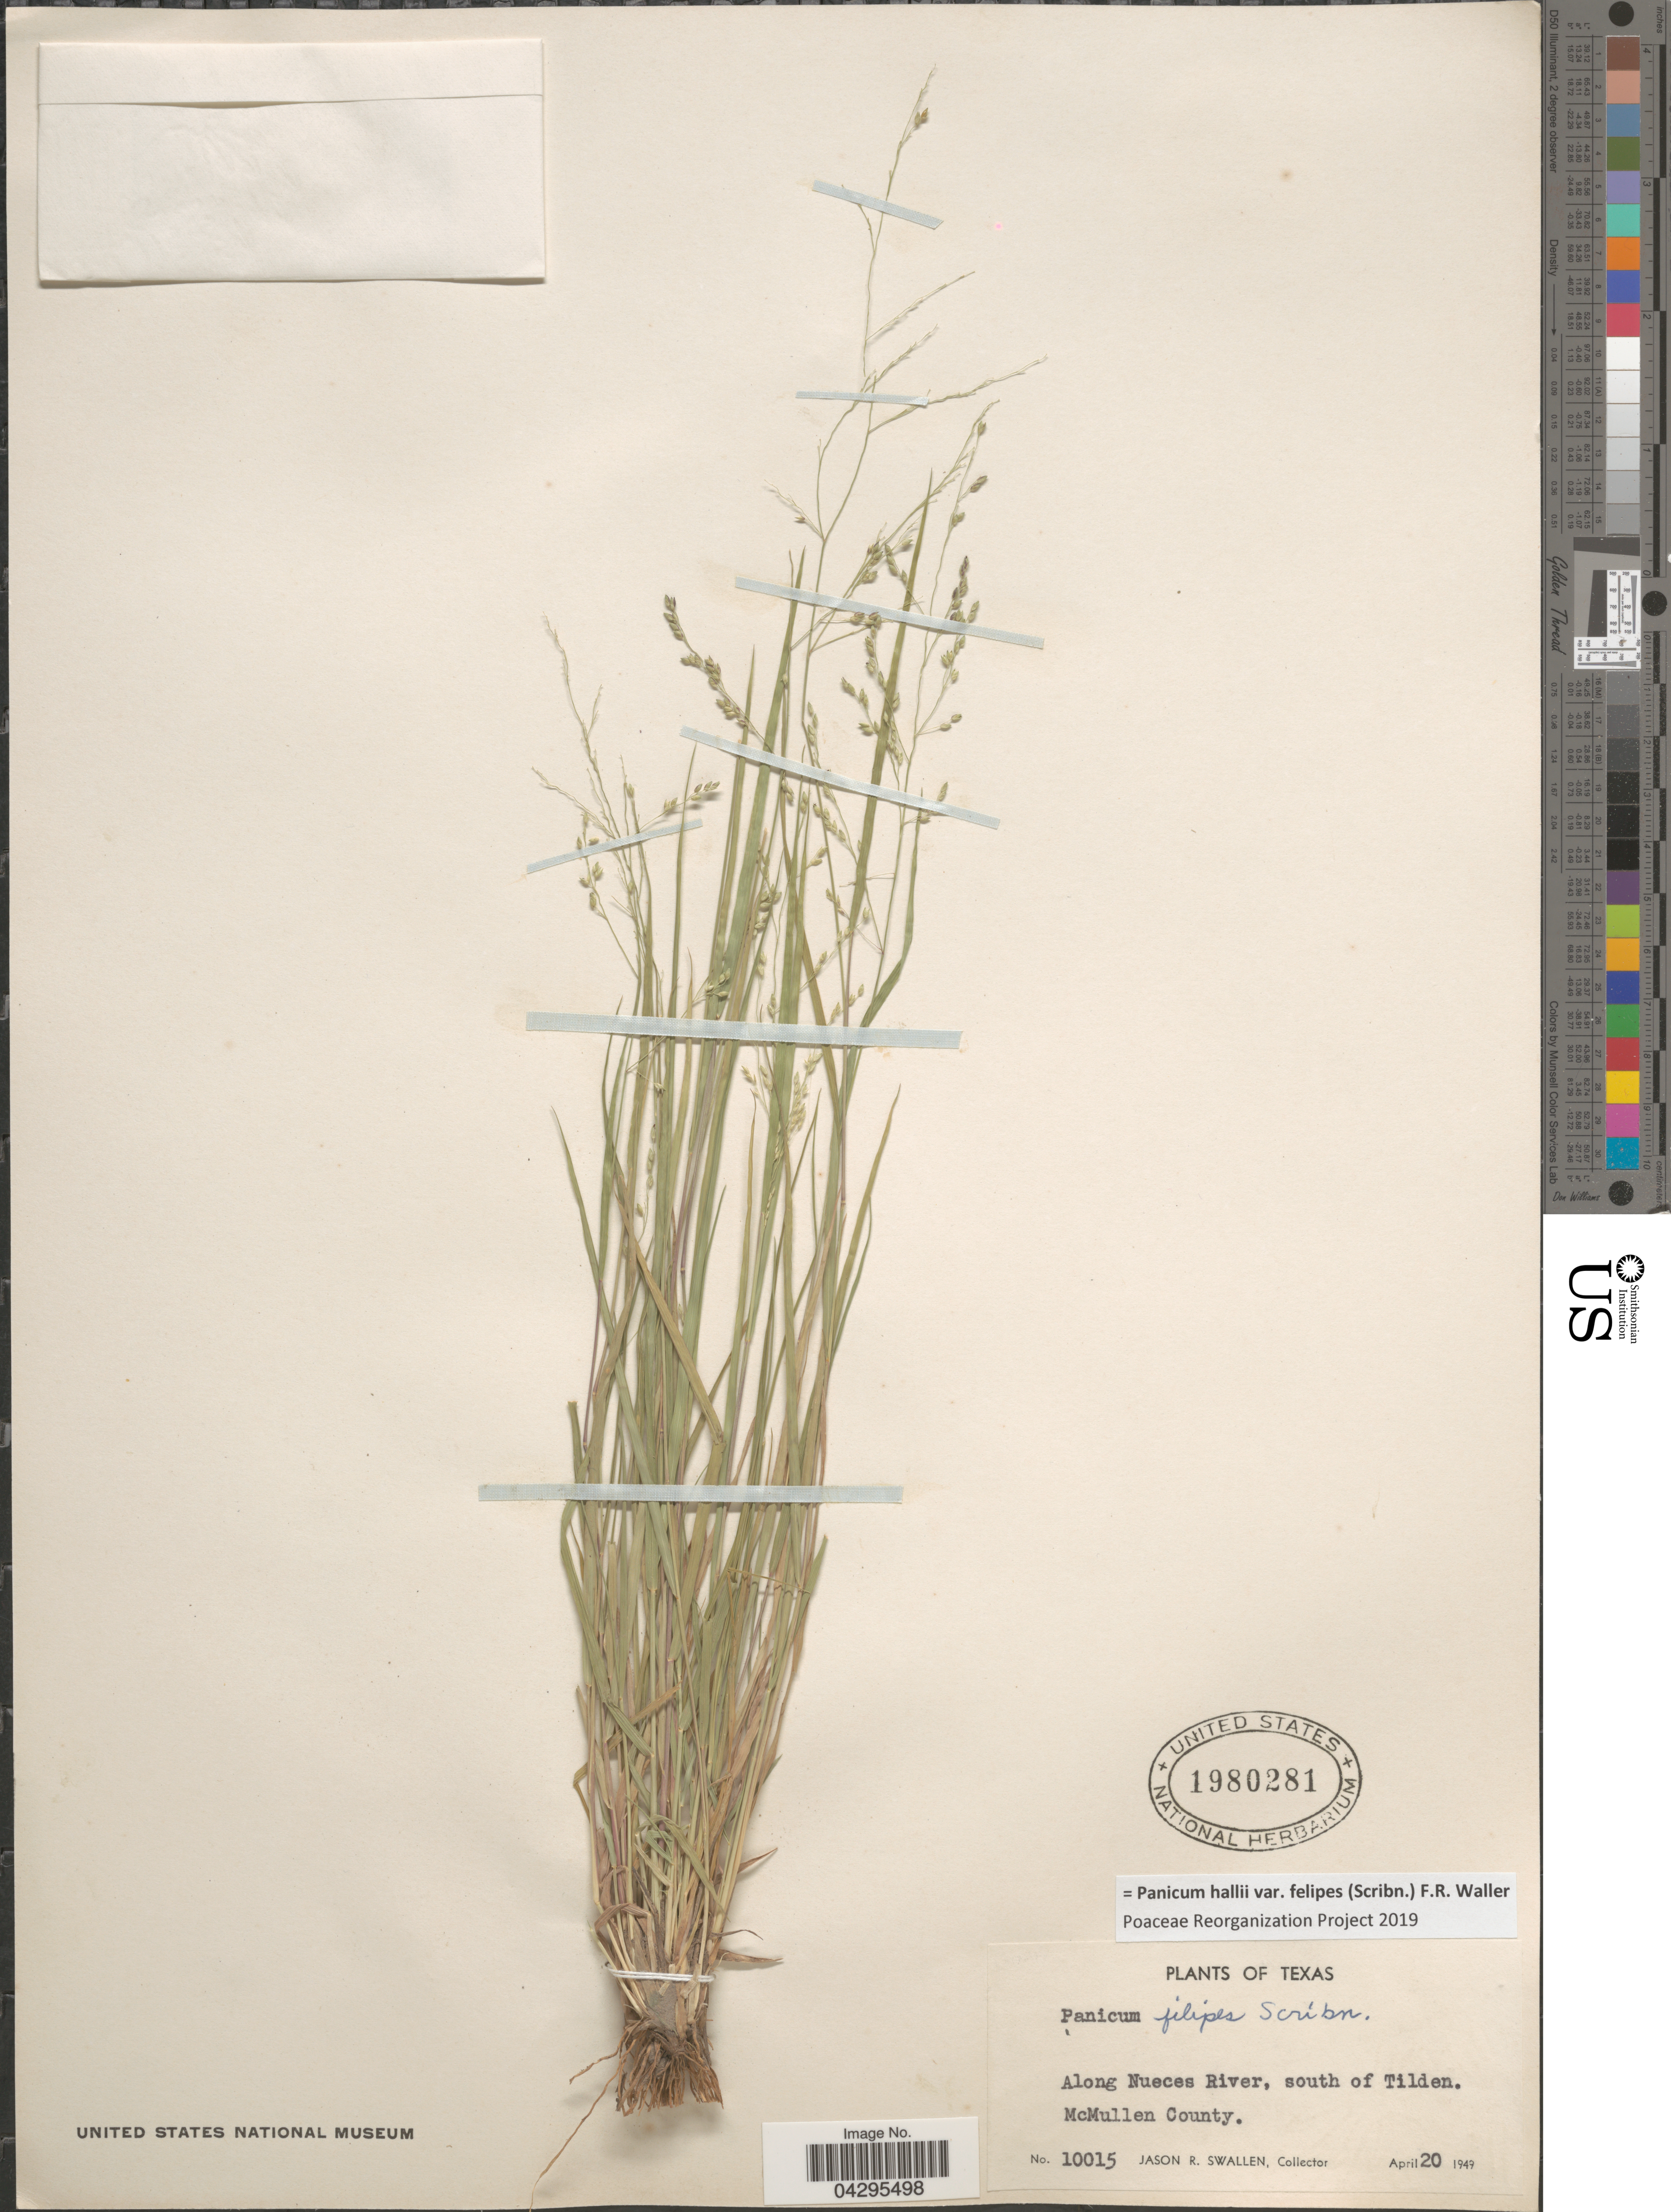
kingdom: Plantae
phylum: Tracheophyta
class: Liliopsida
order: Poales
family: Poaceae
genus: Panicum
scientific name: Panicum hallii var. felipes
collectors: J. R. Swallen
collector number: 10015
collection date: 1949-04-20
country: United States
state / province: Texas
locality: Along Nueces River, south of Tilden. McMullen County.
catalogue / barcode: US 1980281